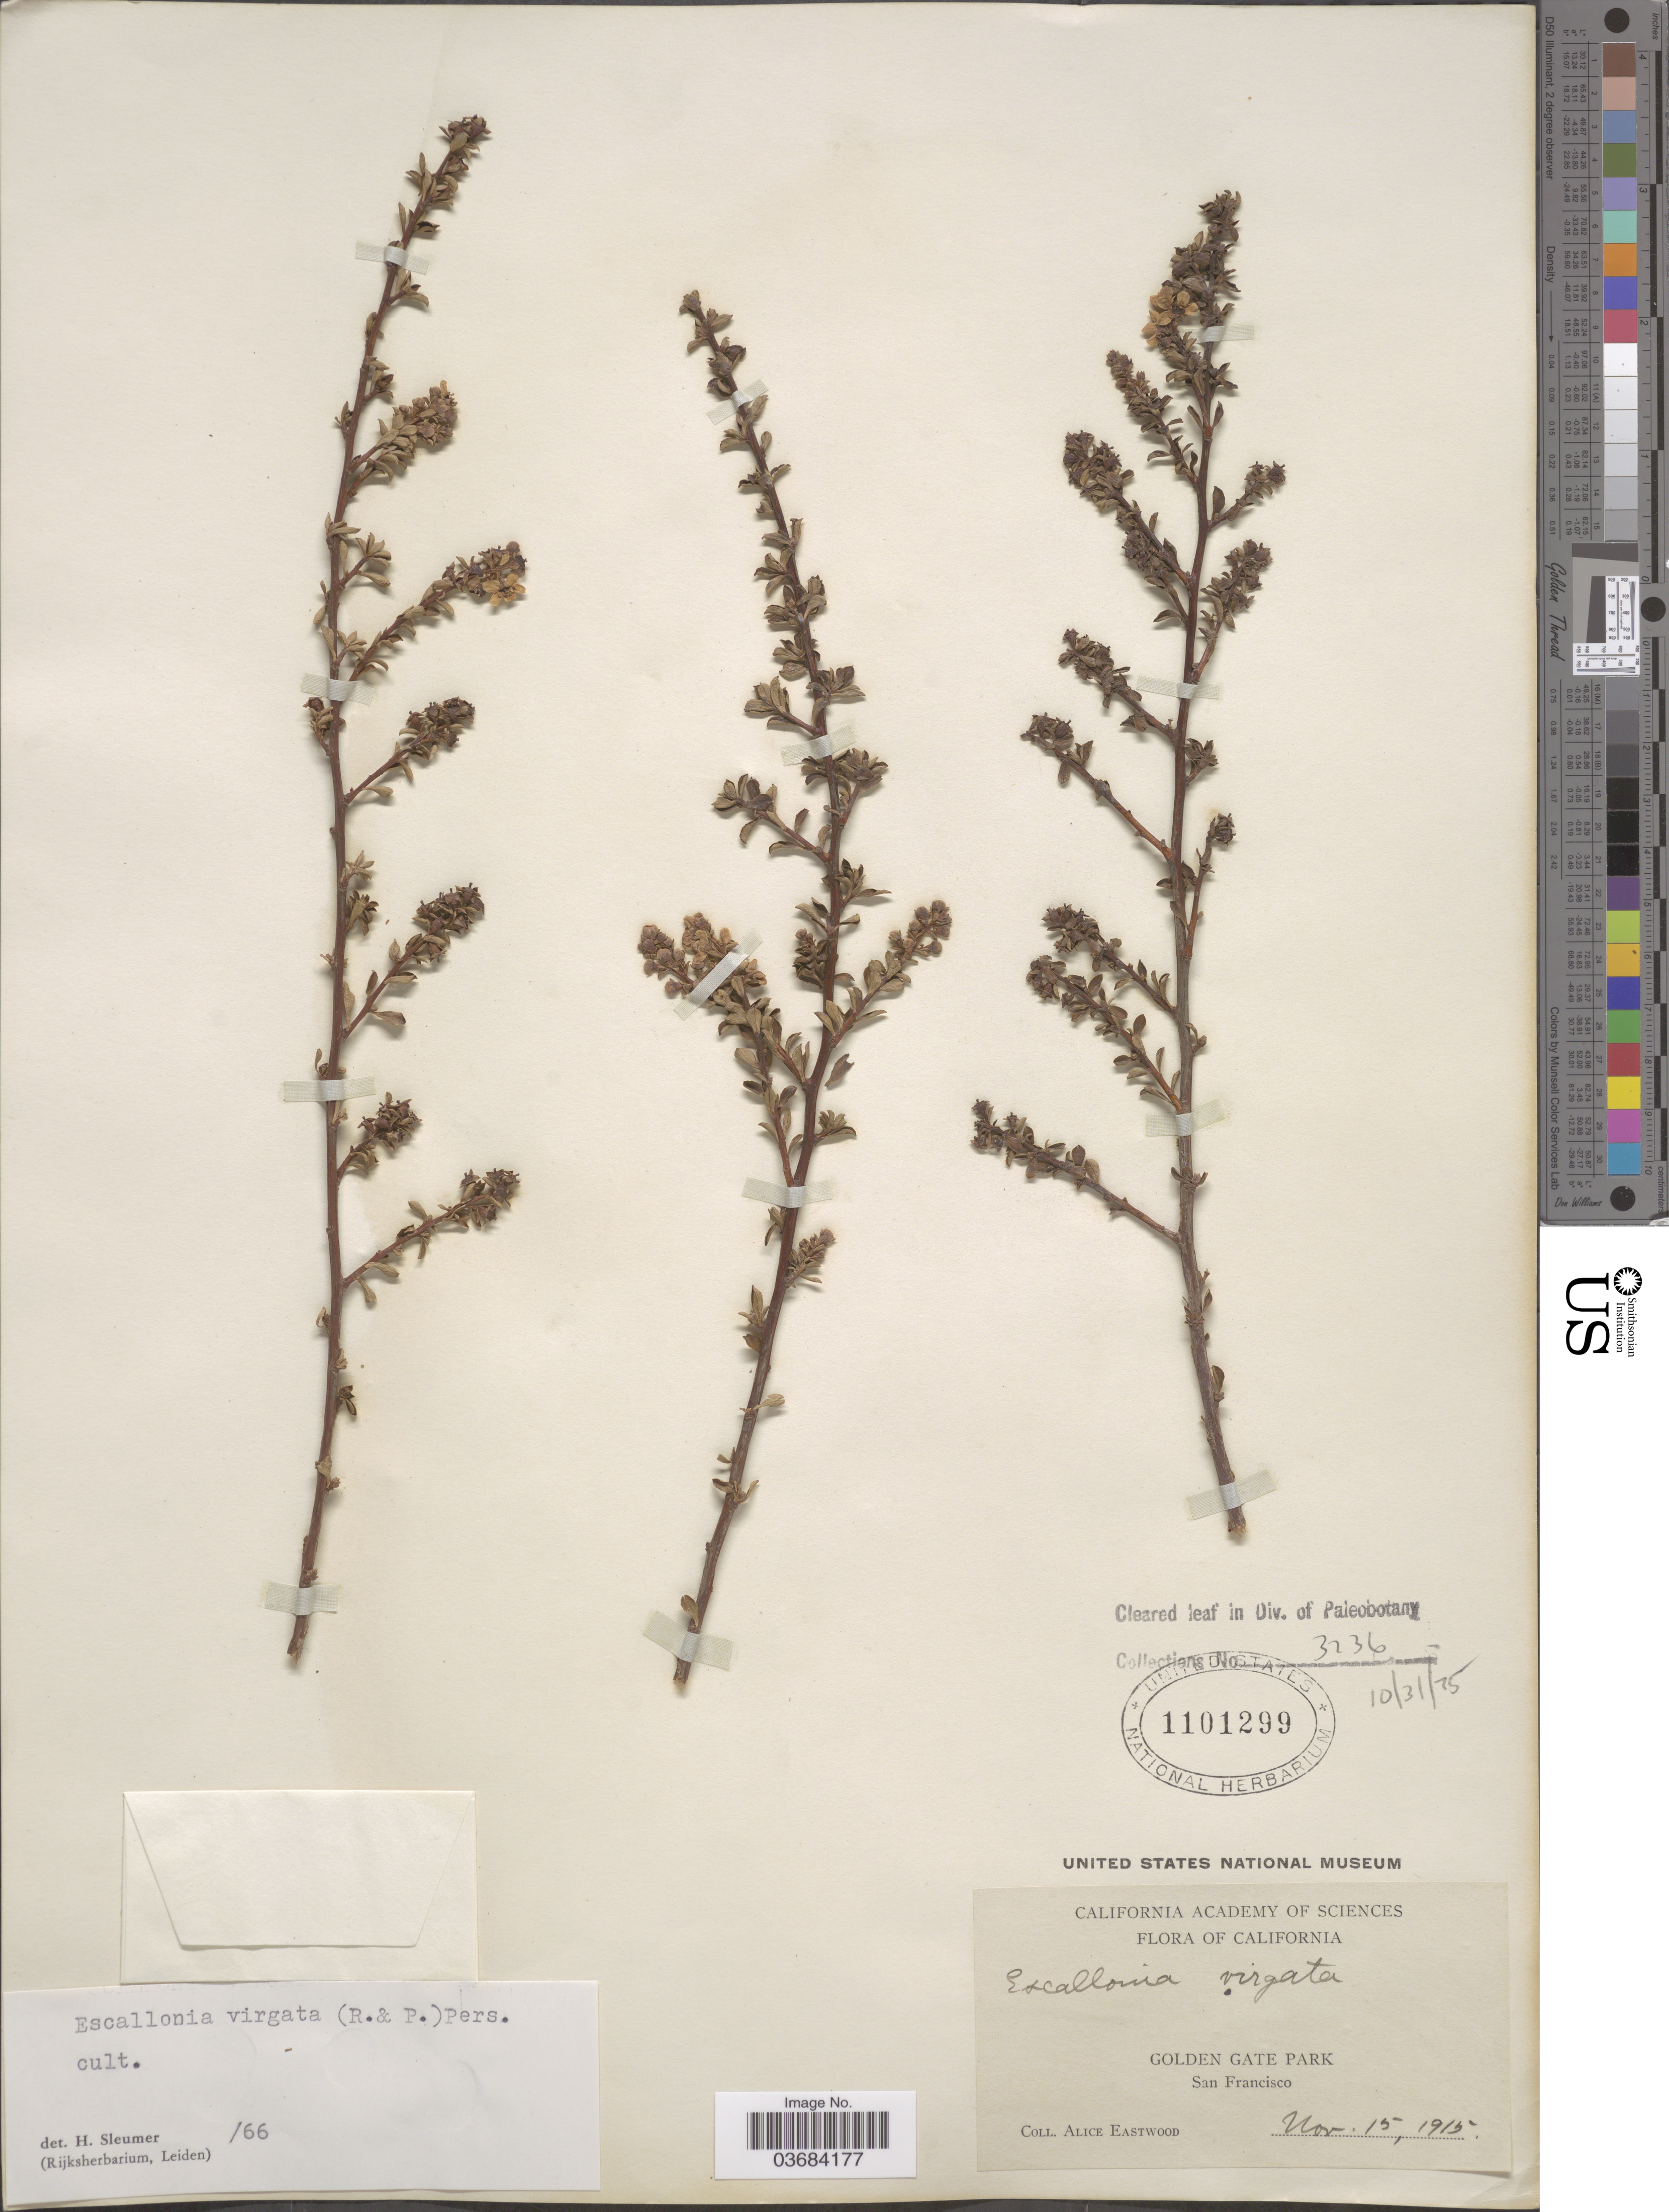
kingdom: Plantae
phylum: Tracheophyta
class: Magnoliopsida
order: Escalloniales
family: Escalloniaceae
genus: Escallonia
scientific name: Escallonia virgata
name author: (Ruiz & Pav.) Pers.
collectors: A. Eastwood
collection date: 1915-11-15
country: United States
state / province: California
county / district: San Francisco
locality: Golden Gate Park. San Francisco.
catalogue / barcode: US 1101299